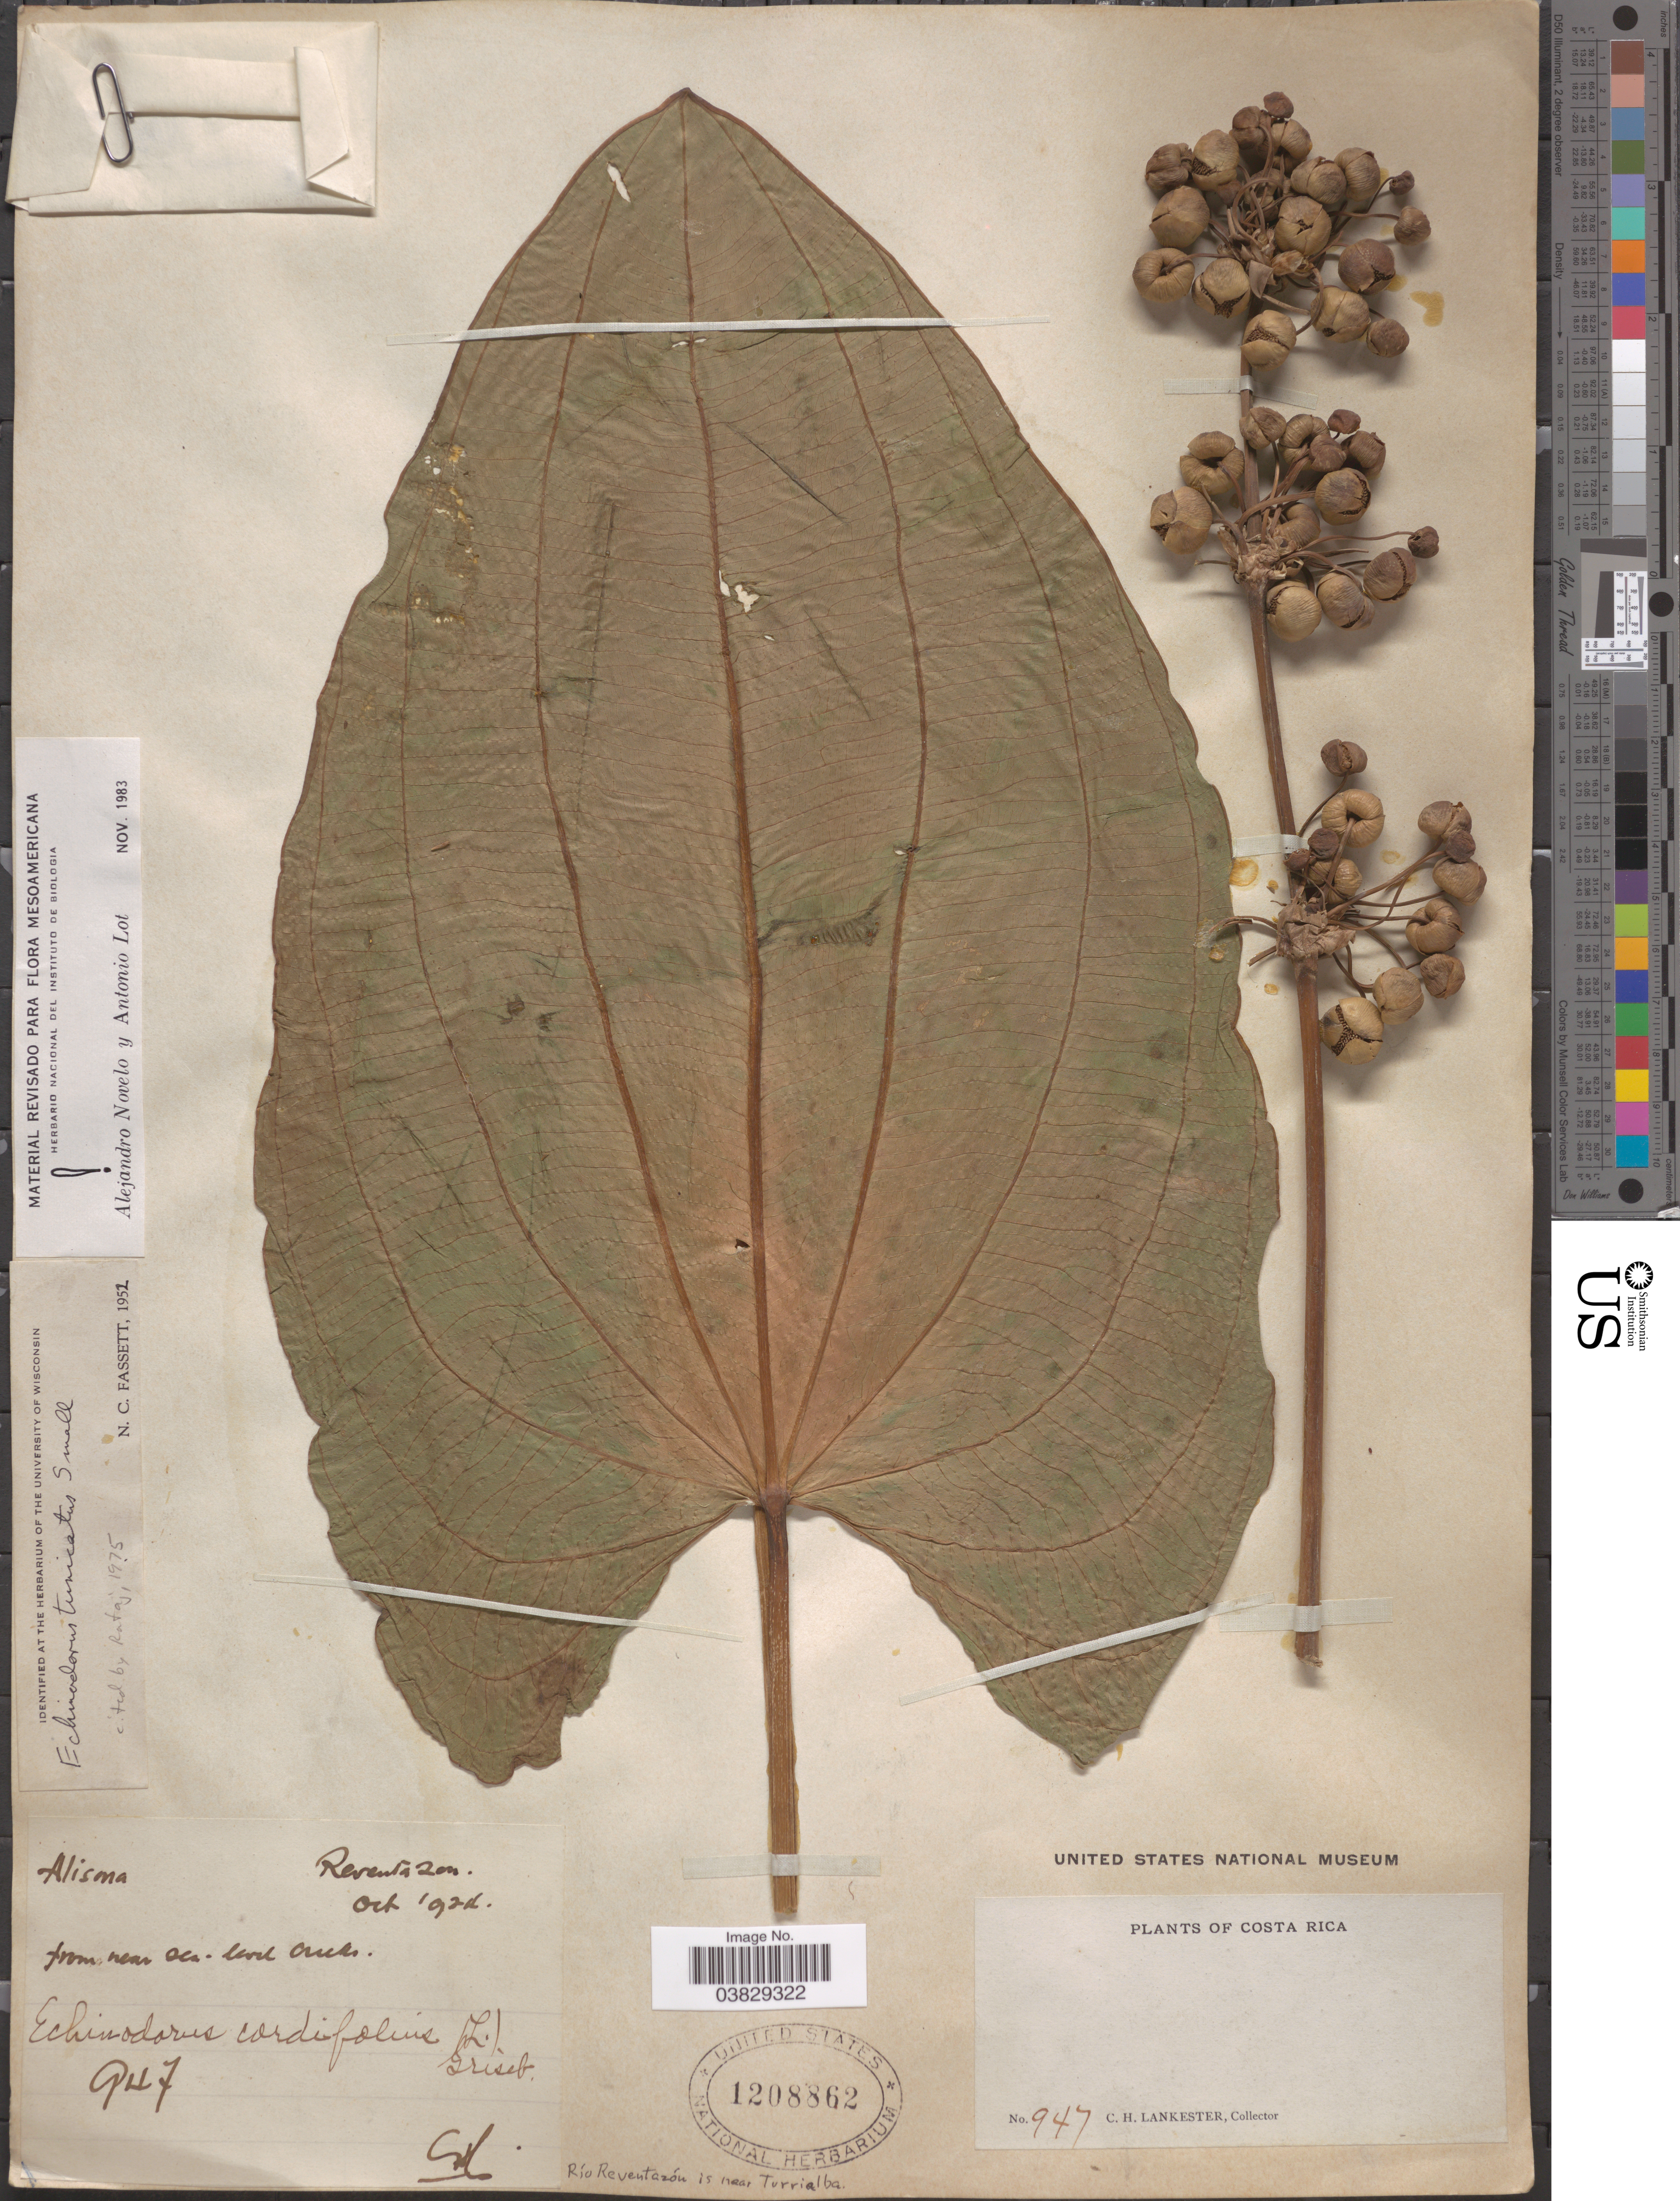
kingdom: Plantae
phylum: Tracheophyta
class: Liliopsida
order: Alismatales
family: Alismataceae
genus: Echinodorus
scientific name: Echinodorus tunicatus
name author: Small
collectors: C. H. Lankester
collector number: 947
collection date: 1924-10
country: Costa Rica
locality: Río Reventazón is near Turrialba.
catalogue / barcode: US 1208862